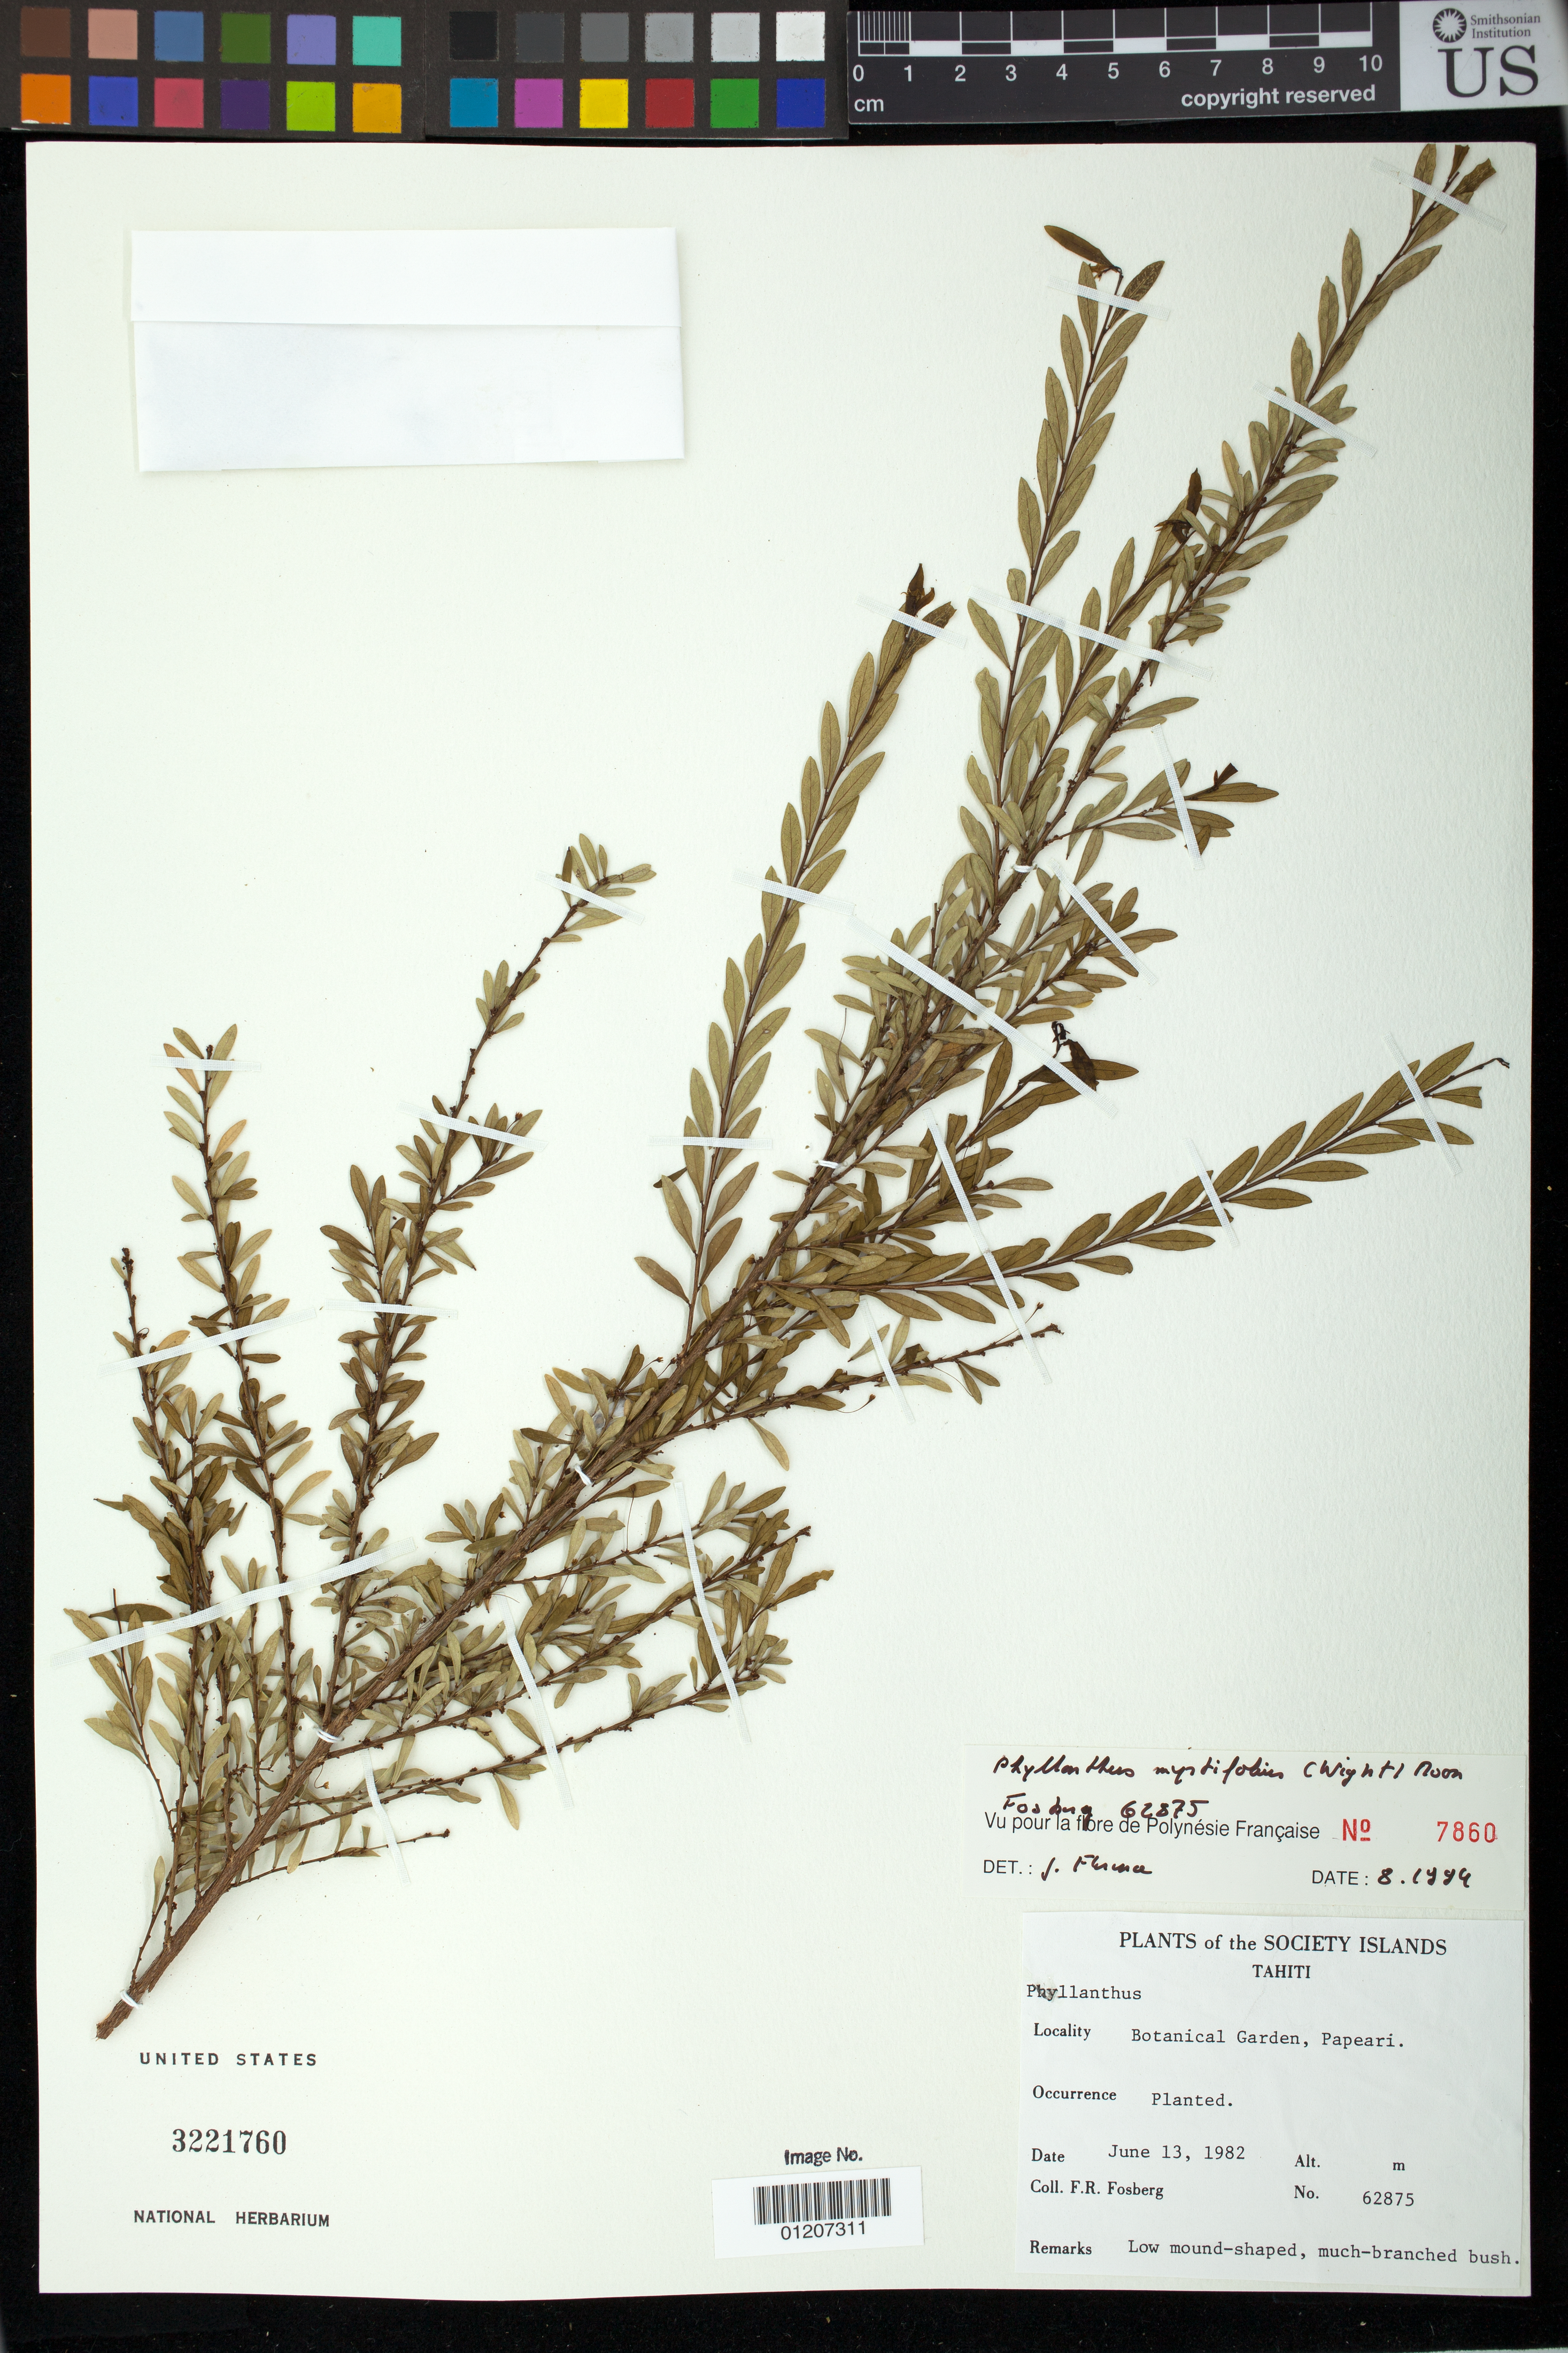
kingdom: Plantae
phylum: Tracheophyta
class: Magnoliopsida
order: Malpighiales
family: Phyllanthaceae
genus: Phyllanthus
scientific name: Phyllanthus myrtifolius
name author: (Wight) Moon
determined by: Florence, J.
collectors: F. R. Fosberg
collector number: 62875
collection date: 1982-06-13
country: French Polynesia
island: Tahiti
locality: Botanical Garden, Papeari.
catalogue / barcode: US 3221760